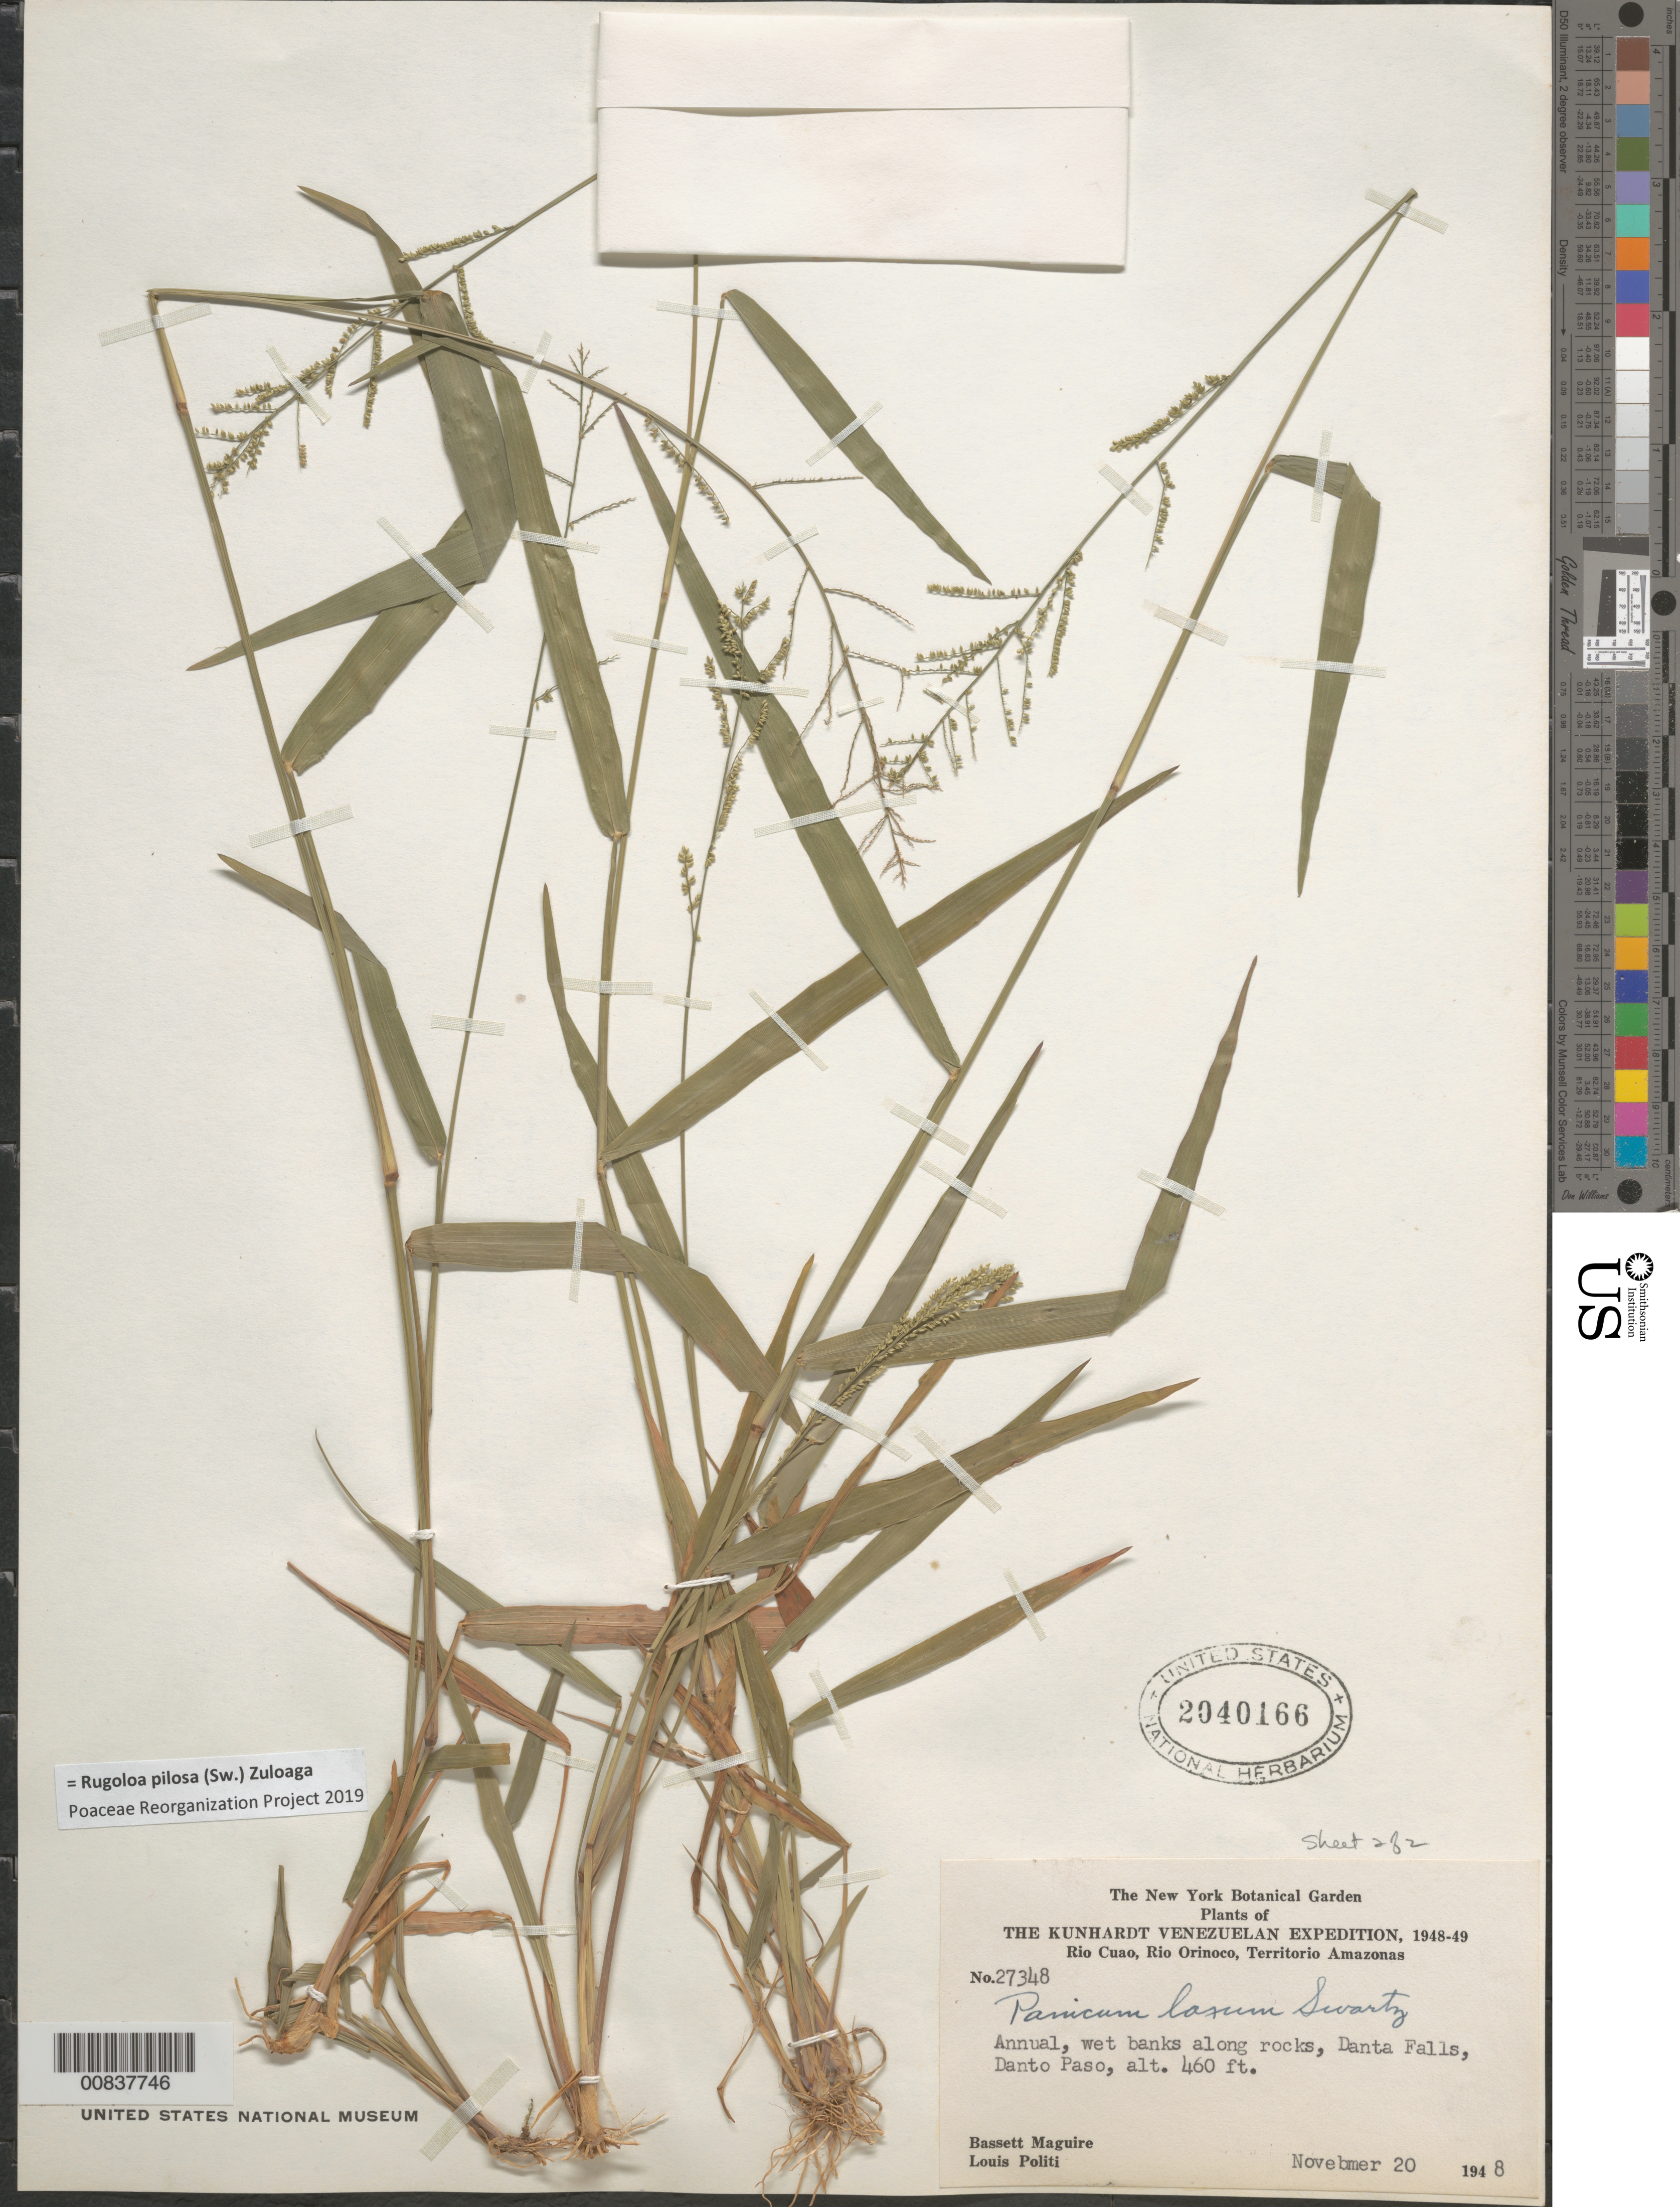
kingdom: Plantae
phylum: Tracheophyta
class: Liliopsida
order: Poales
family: Poaceae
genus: Rugoloa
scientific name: Rugoloa pilosa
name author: (Sw.) Zuloaga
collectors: B. Maguire & L. Politi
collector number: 27348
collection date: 1948-11-20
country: Venezuela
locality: The Kunhardt Venezuelan Expedition, 1948-49. Rio Cuao, Rio Orinoco, Territorio Amazonas. Danta Falls, Danto Paso.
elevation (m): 140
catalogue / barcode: US 2040166